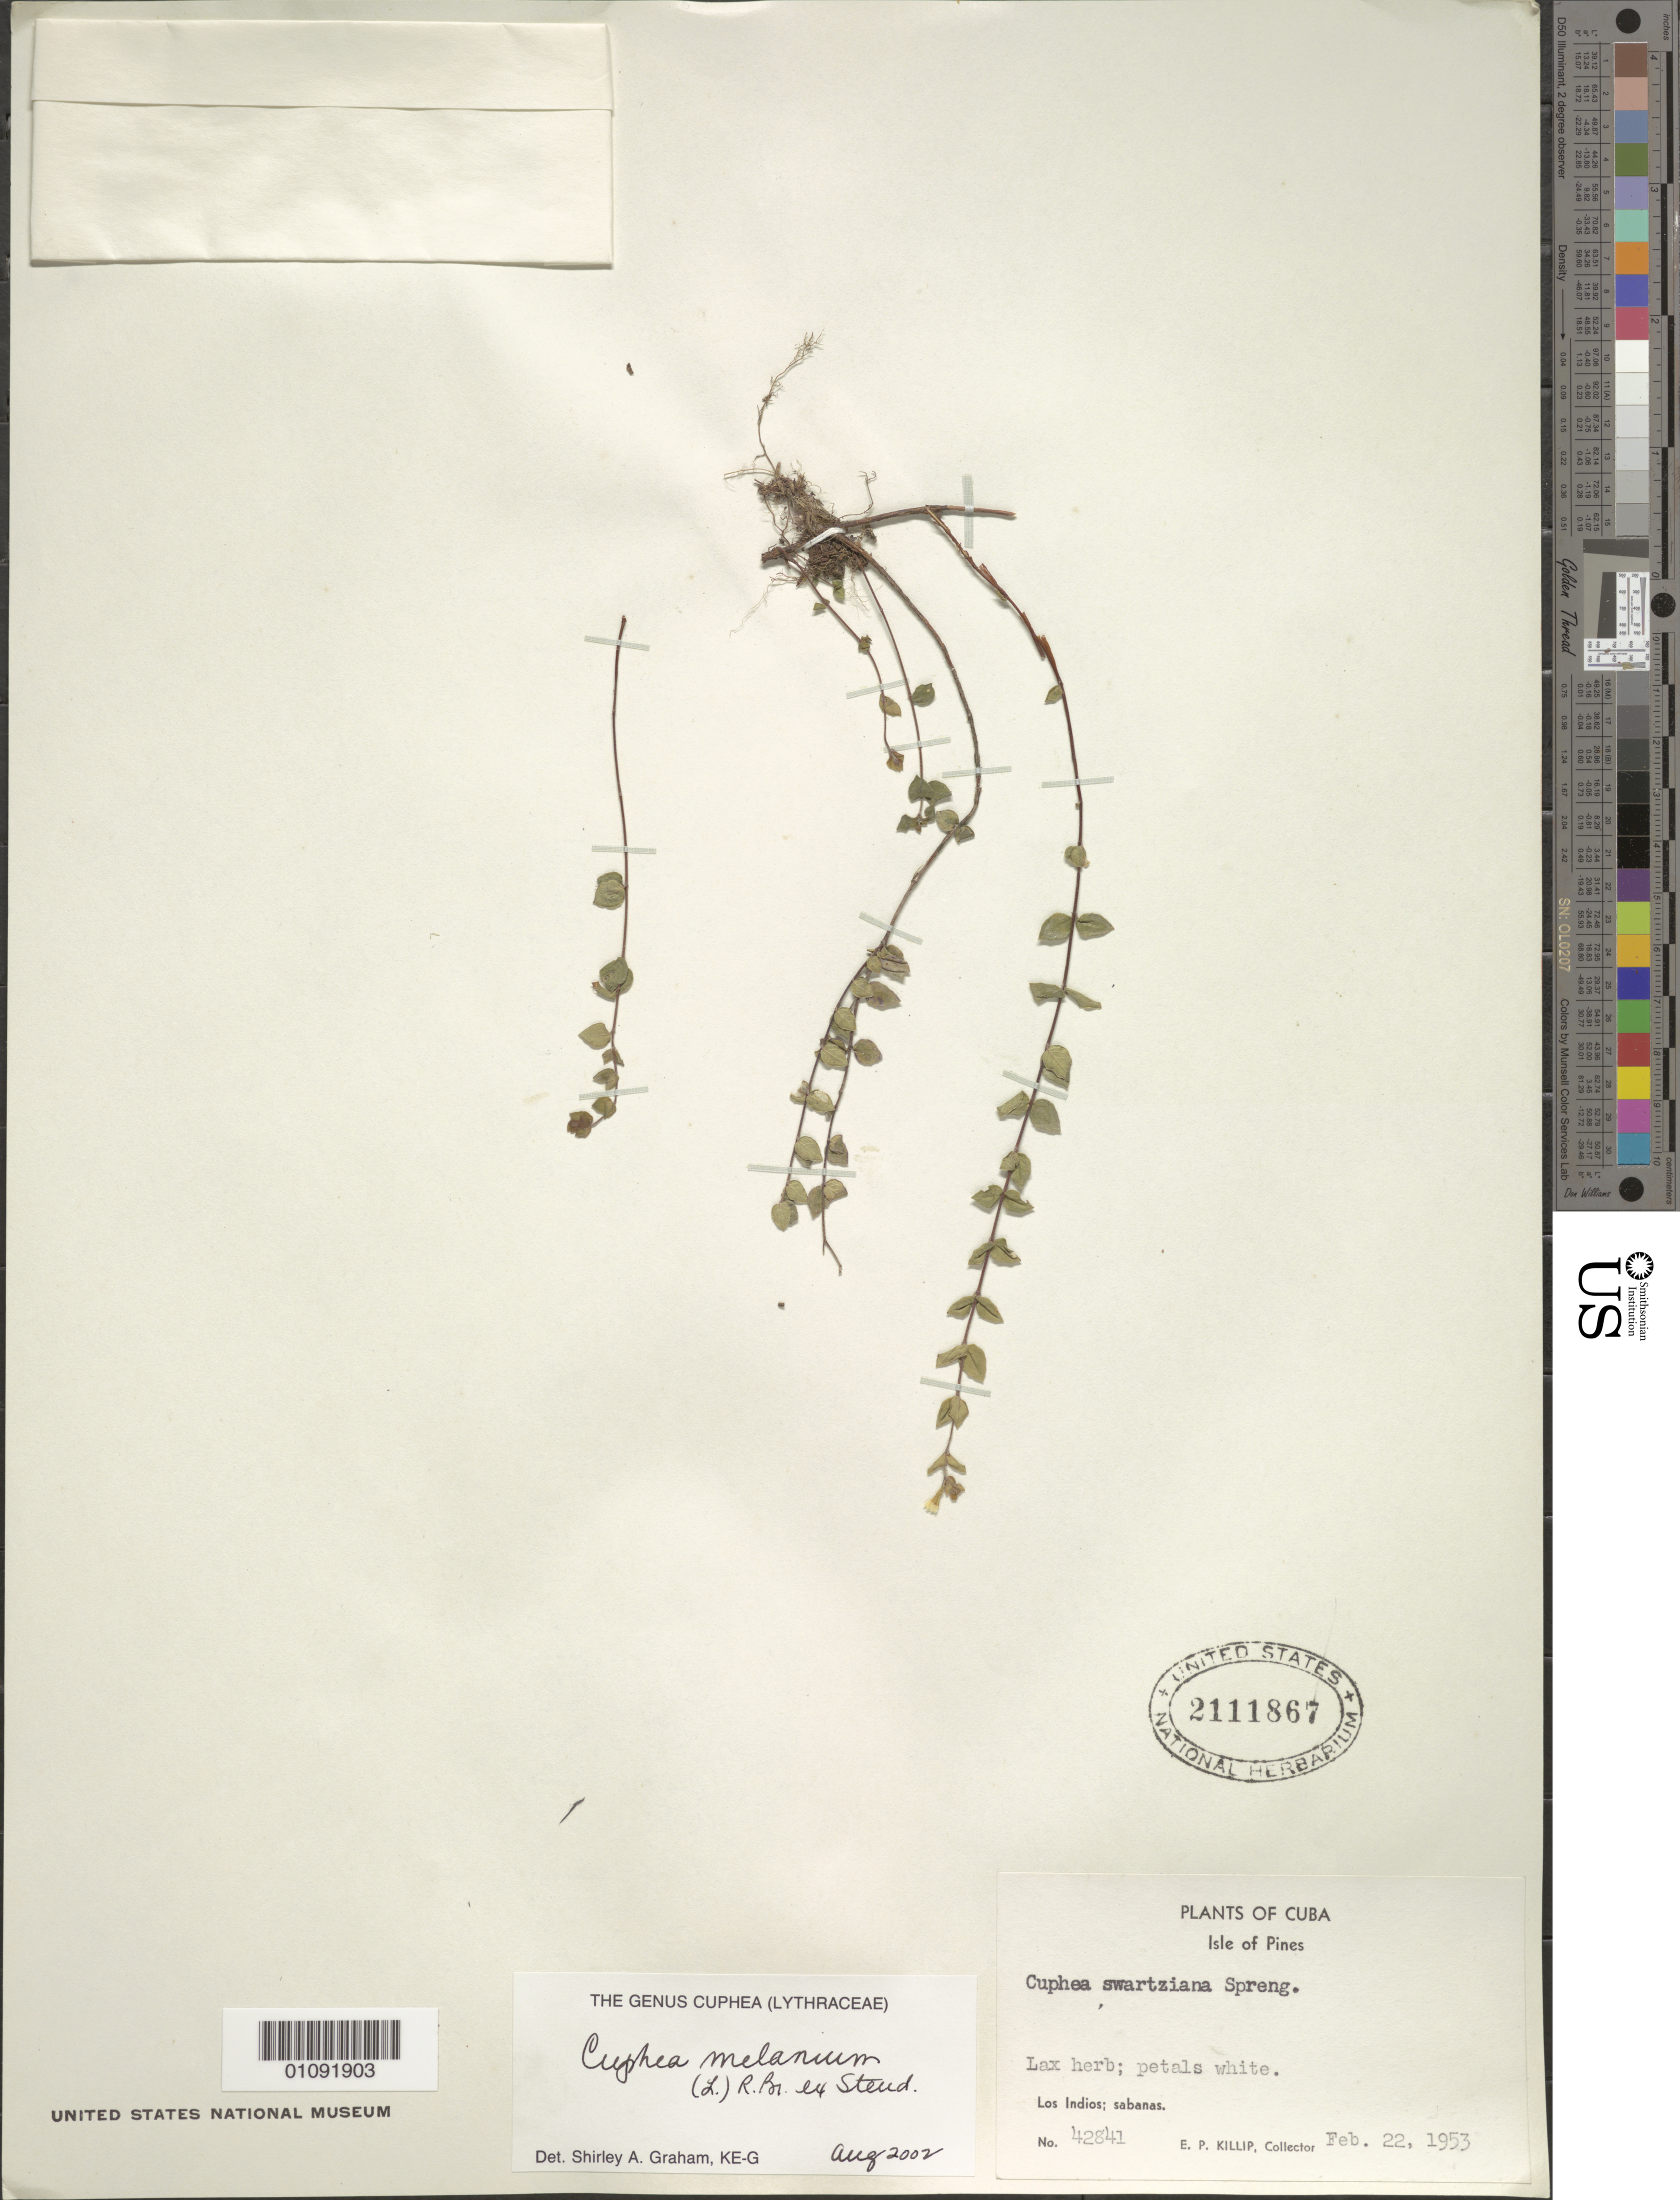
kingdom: Plantae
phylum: Tracheophyta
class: Magnoliopsida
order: Myrtales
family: Lythraceae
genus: Cuphea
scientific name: Cuphea melanium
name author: (L.) Cramer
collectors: E. P. Killip & J. H. Riley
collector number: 42841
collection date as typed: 22 Feb 1953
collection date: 1953-02-22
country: Cuba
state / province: Isla de La Juventud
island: Isla de la Juventud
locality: Isle of Pines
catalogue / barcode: US 2111867